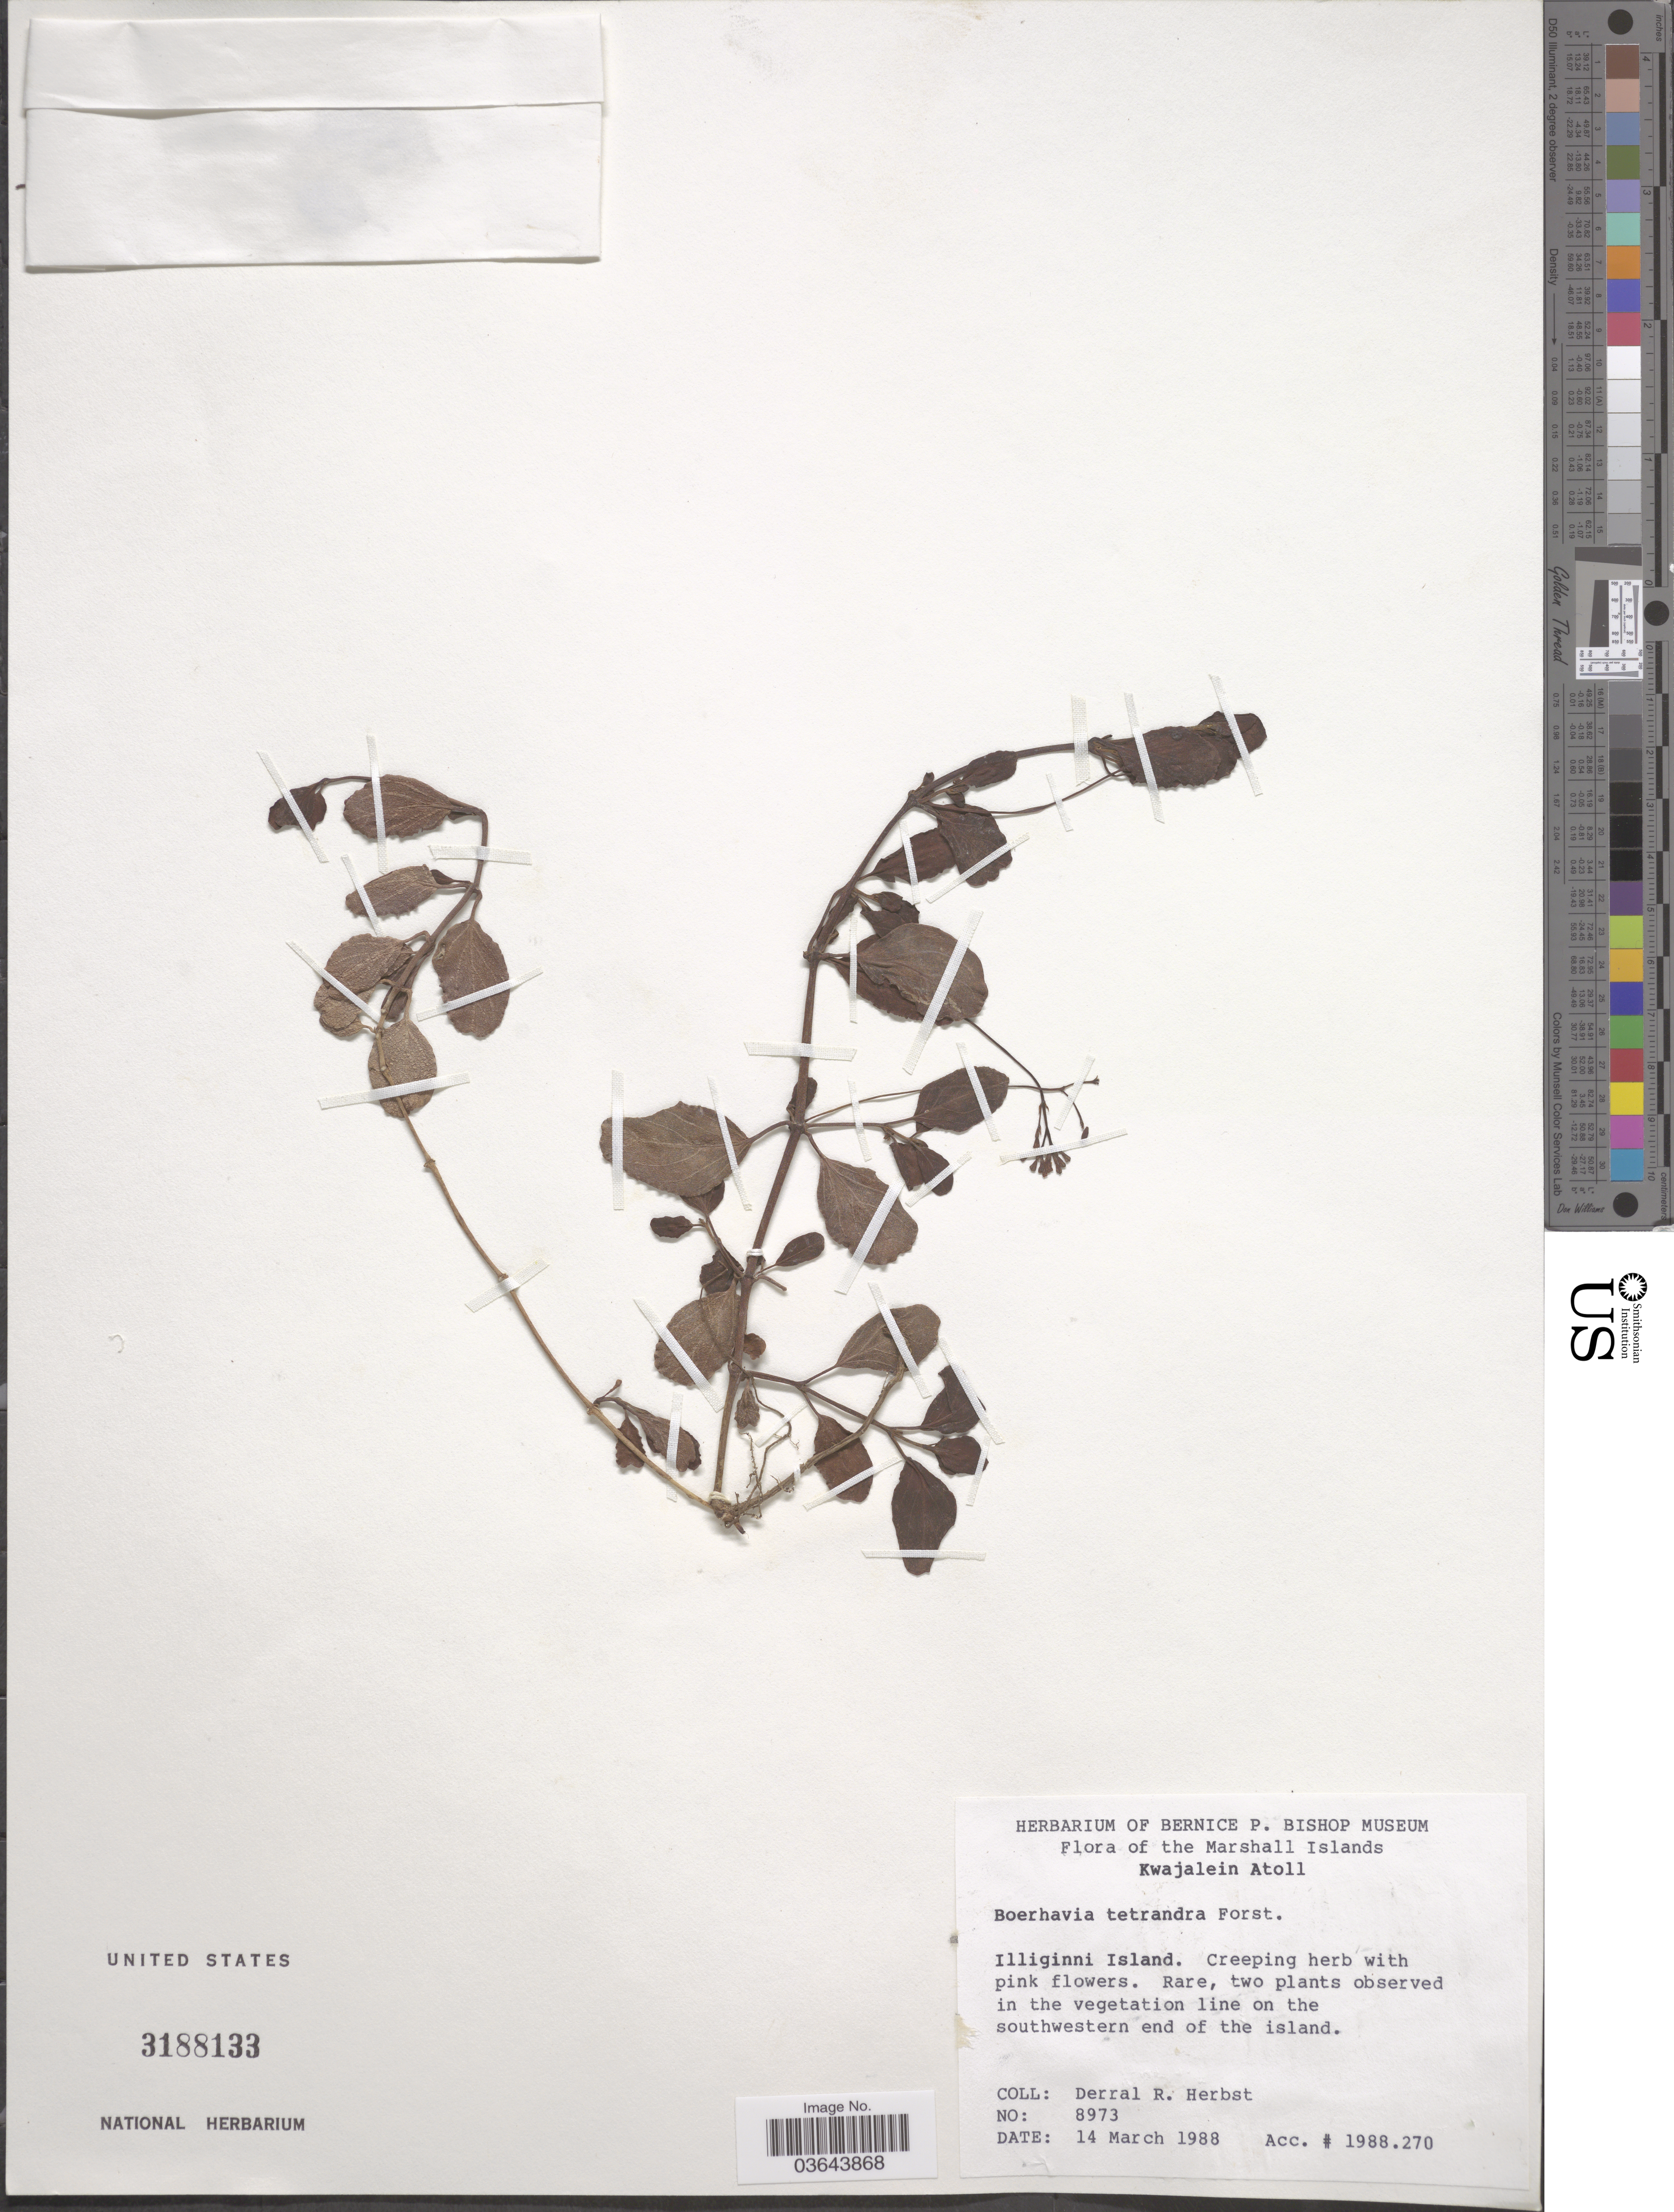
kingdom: Plantae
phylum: Tracheophyta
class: Magnoliopsida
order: Caryophyllales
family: Nyctaginaceae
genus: Boerhavia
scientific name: Boerhavia tetrandra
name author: G. Forst.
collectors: D. R. Herbst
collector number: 8973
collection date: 1988-03-14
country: Marshall Islands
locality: Kwajalein Atoll. Illiginni Island. In the vegetation line on the southwestern end of the island.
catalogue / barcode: US 3188133